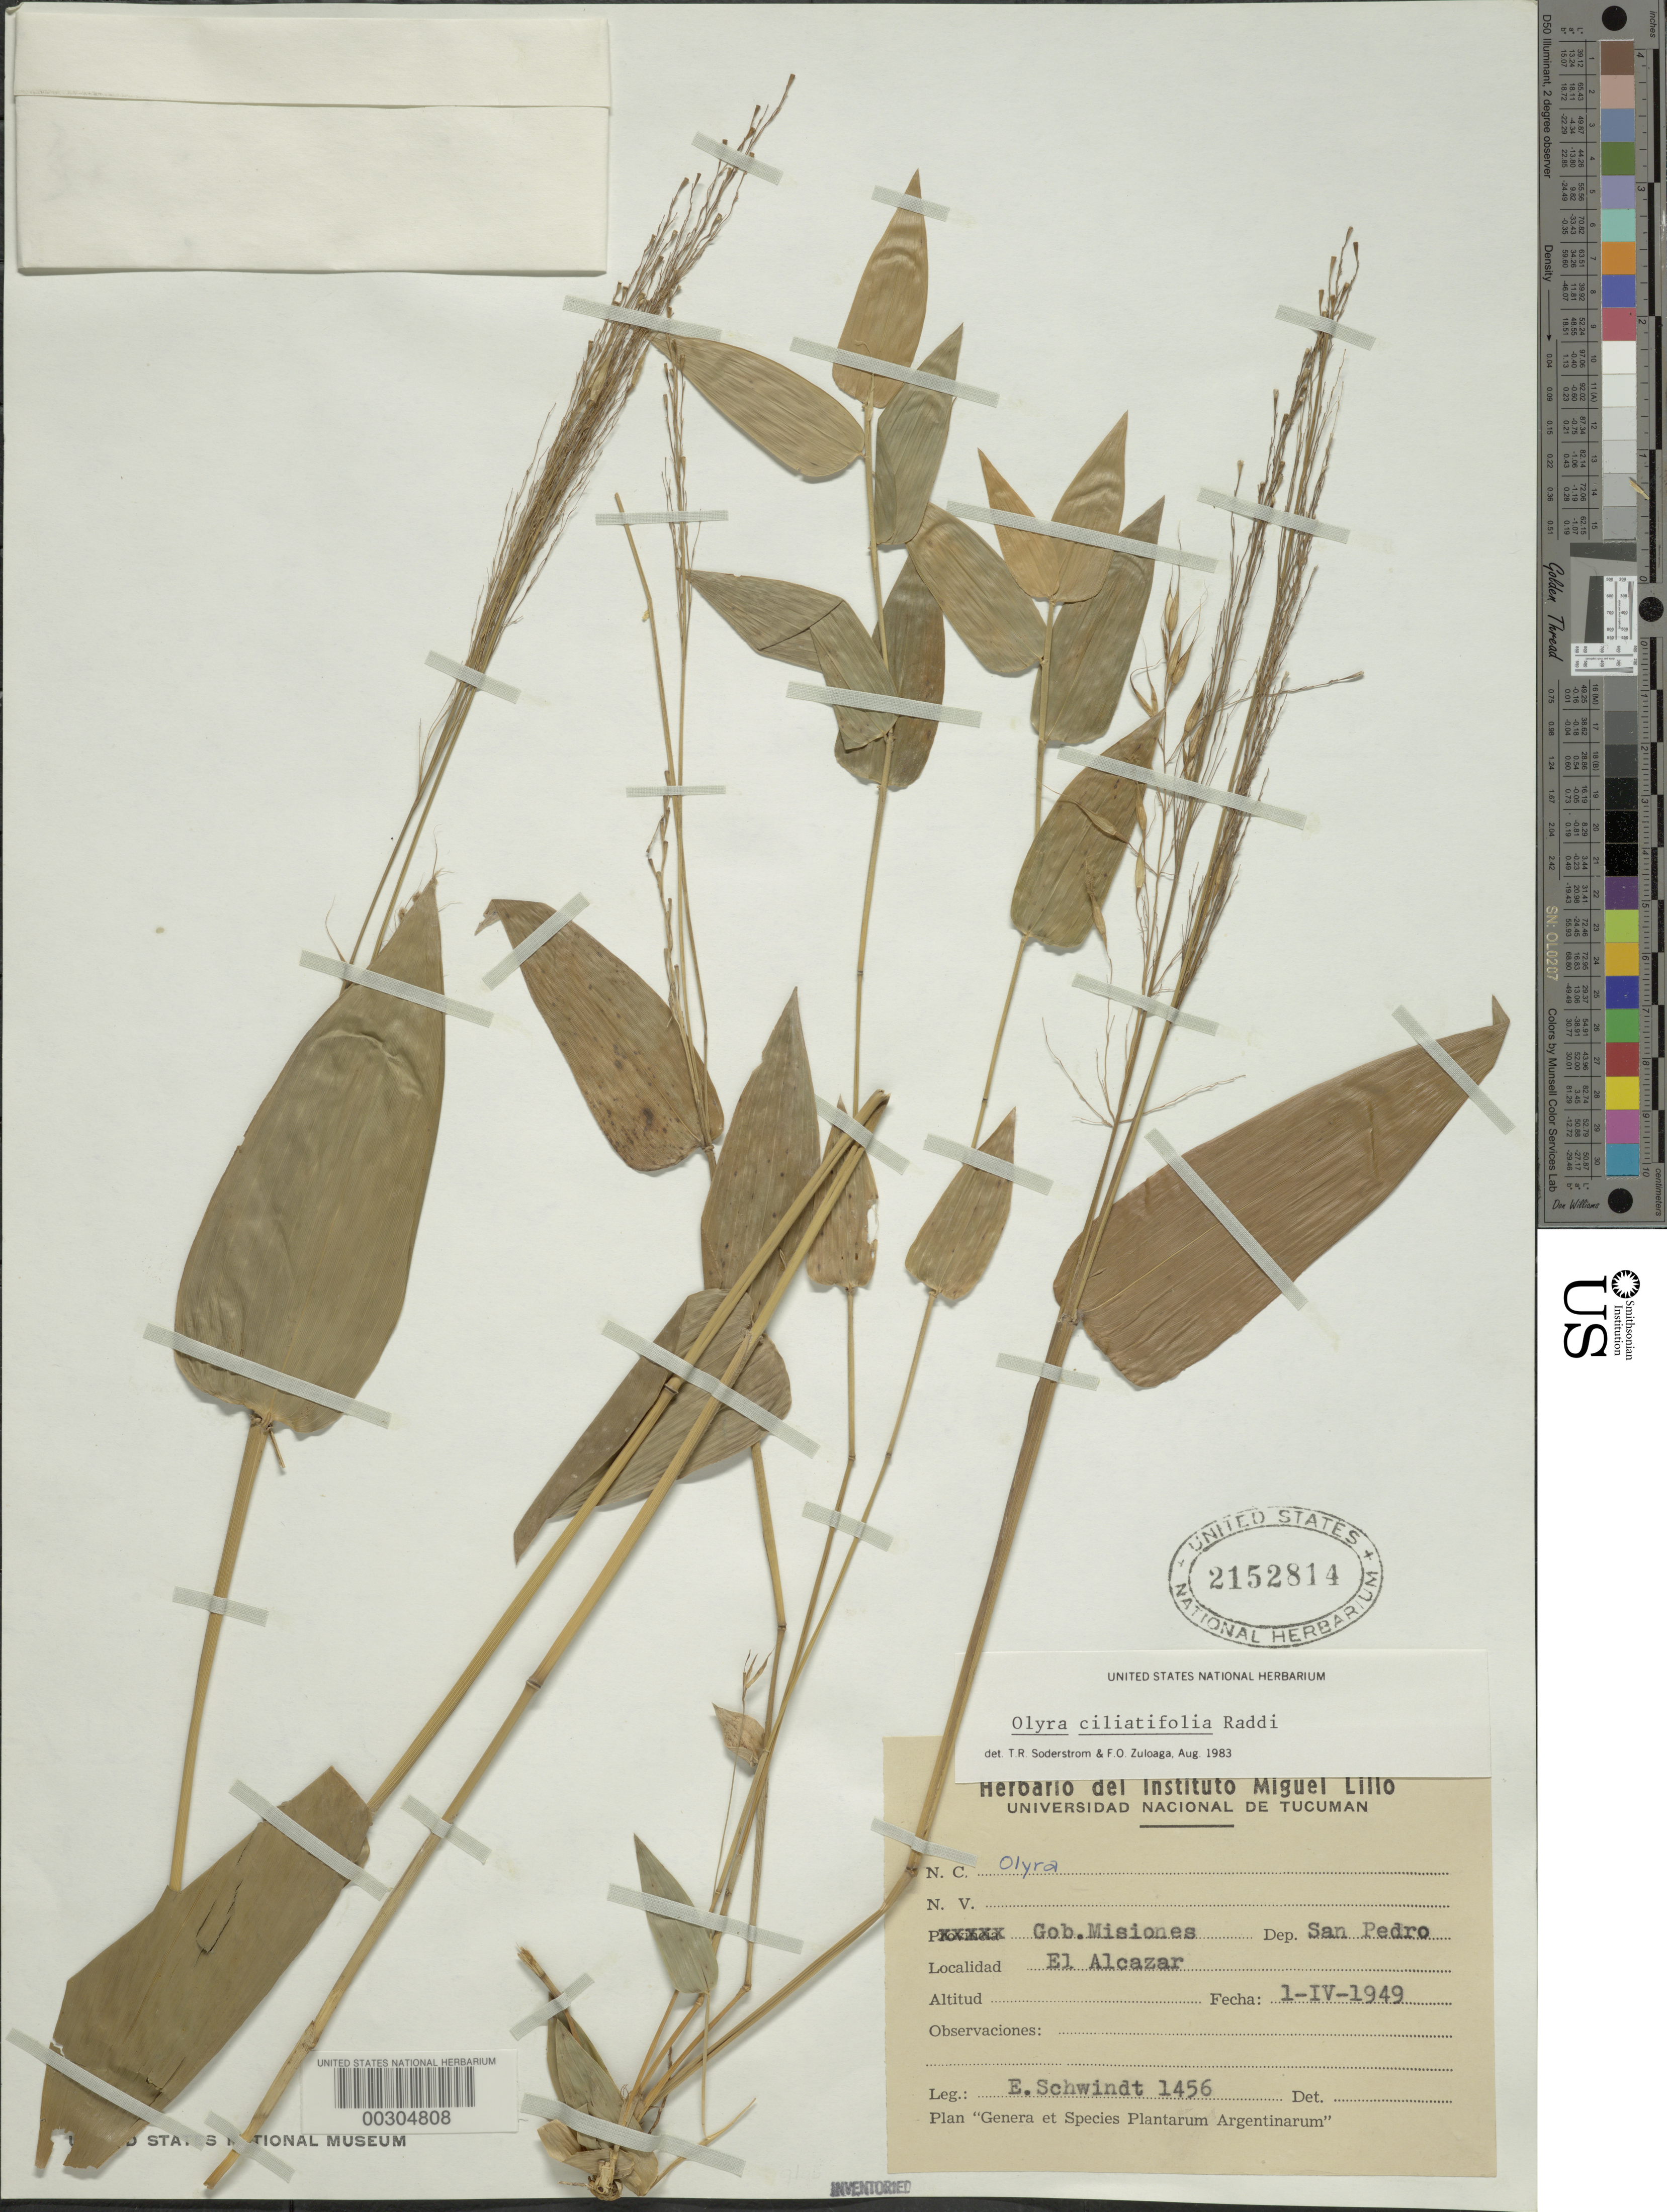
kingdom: Plantae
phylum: Tracheophyta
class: Liliopsida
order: Poales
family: Poaceae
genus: Olyra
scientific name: Olyra ciliatifolia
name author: Raddi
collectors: E. Schwindt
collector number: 1456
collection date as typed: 01 Apr 1949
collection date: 1949-04-01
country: Argentina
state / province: Misiones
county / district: San Pedro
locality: El Alcazar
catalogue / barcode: US 2152814